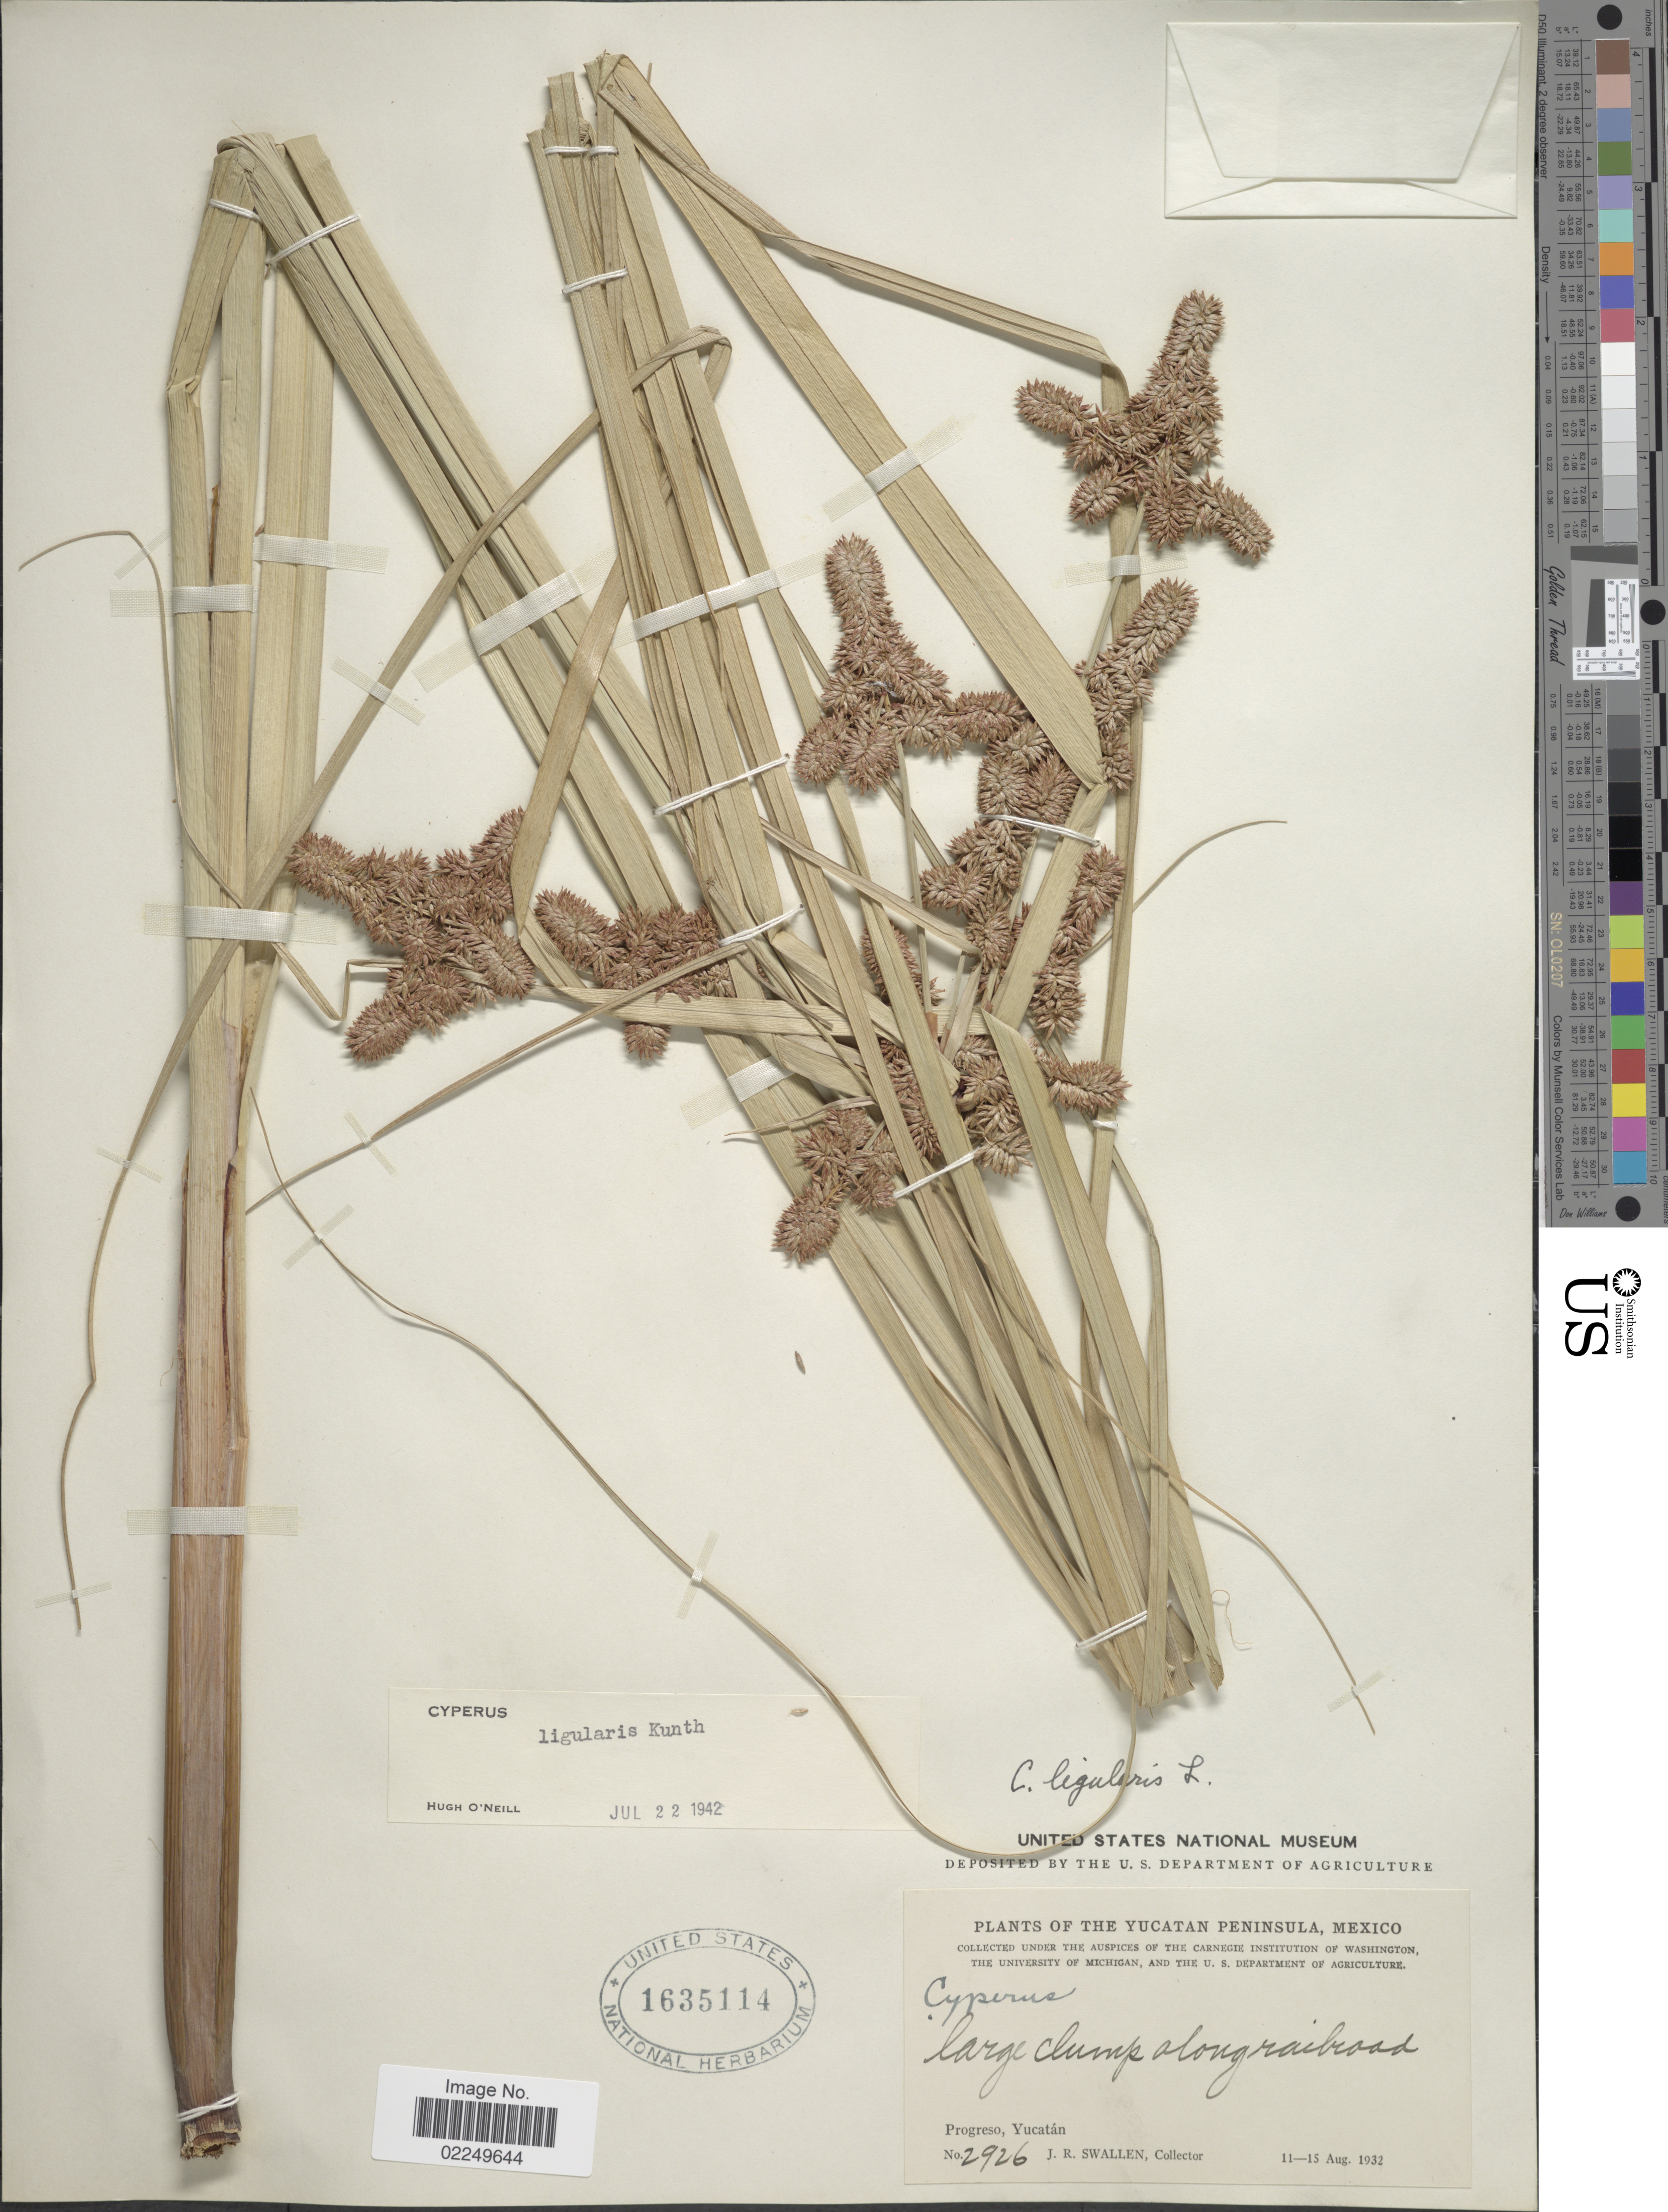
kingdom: Plantae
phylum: Tracheophyta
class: Liliopsida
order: Poales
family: Cyperaceae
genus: Cyperus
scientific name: Cyperus ligularis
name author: L.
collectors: J. R. Swallen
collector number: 2926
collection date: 1932-08-11/1932-08-15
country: Mexico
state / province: Yucatán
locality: The Yucatan Peninsula, Mexico, Progreso, Yucatan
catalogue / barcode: US 1635114